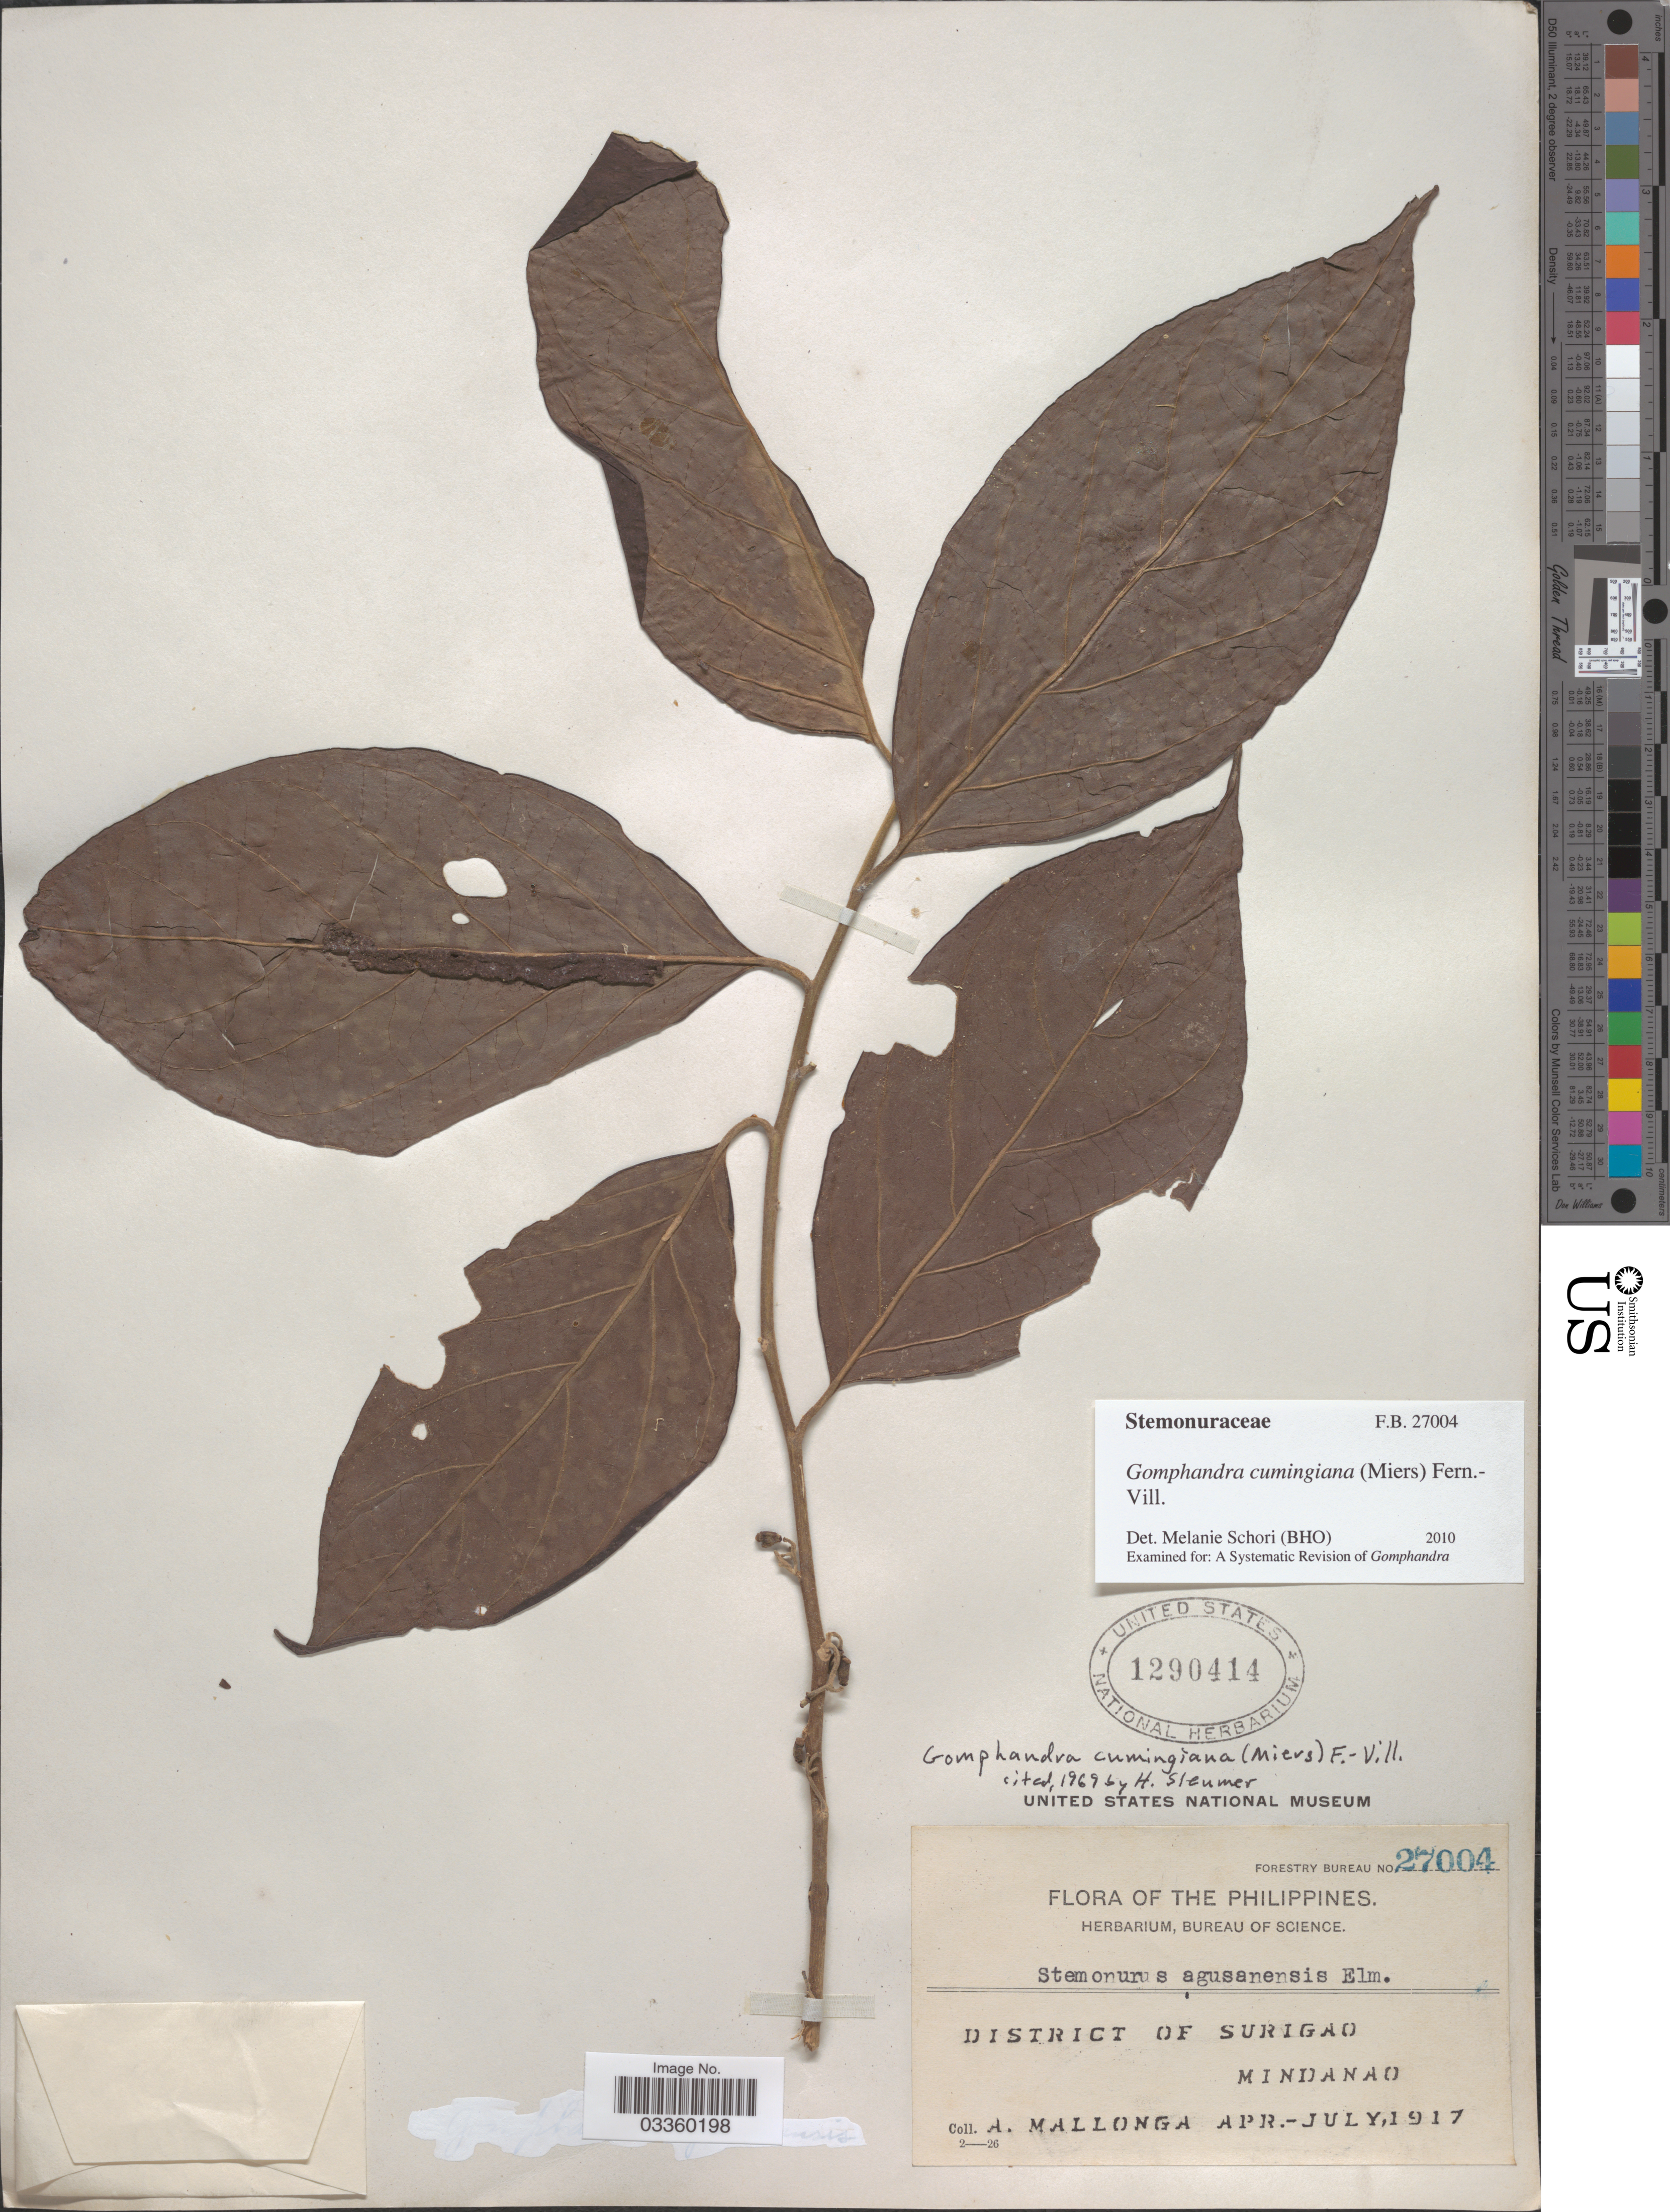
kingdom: Plantae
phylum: Tracheophyta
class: Magnoliopsida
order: Cardiopteridales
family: Stemonuraceae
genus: Gomphandra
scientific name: Gomphandra cumingiana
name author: (Miers) Fern.-Vill.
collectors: A. Mallonga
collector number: Forestry Bureau 27004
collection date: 1917-04/1917-07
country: Philippines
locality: District of Surigao. Mindanao.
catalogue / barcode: US 1290414